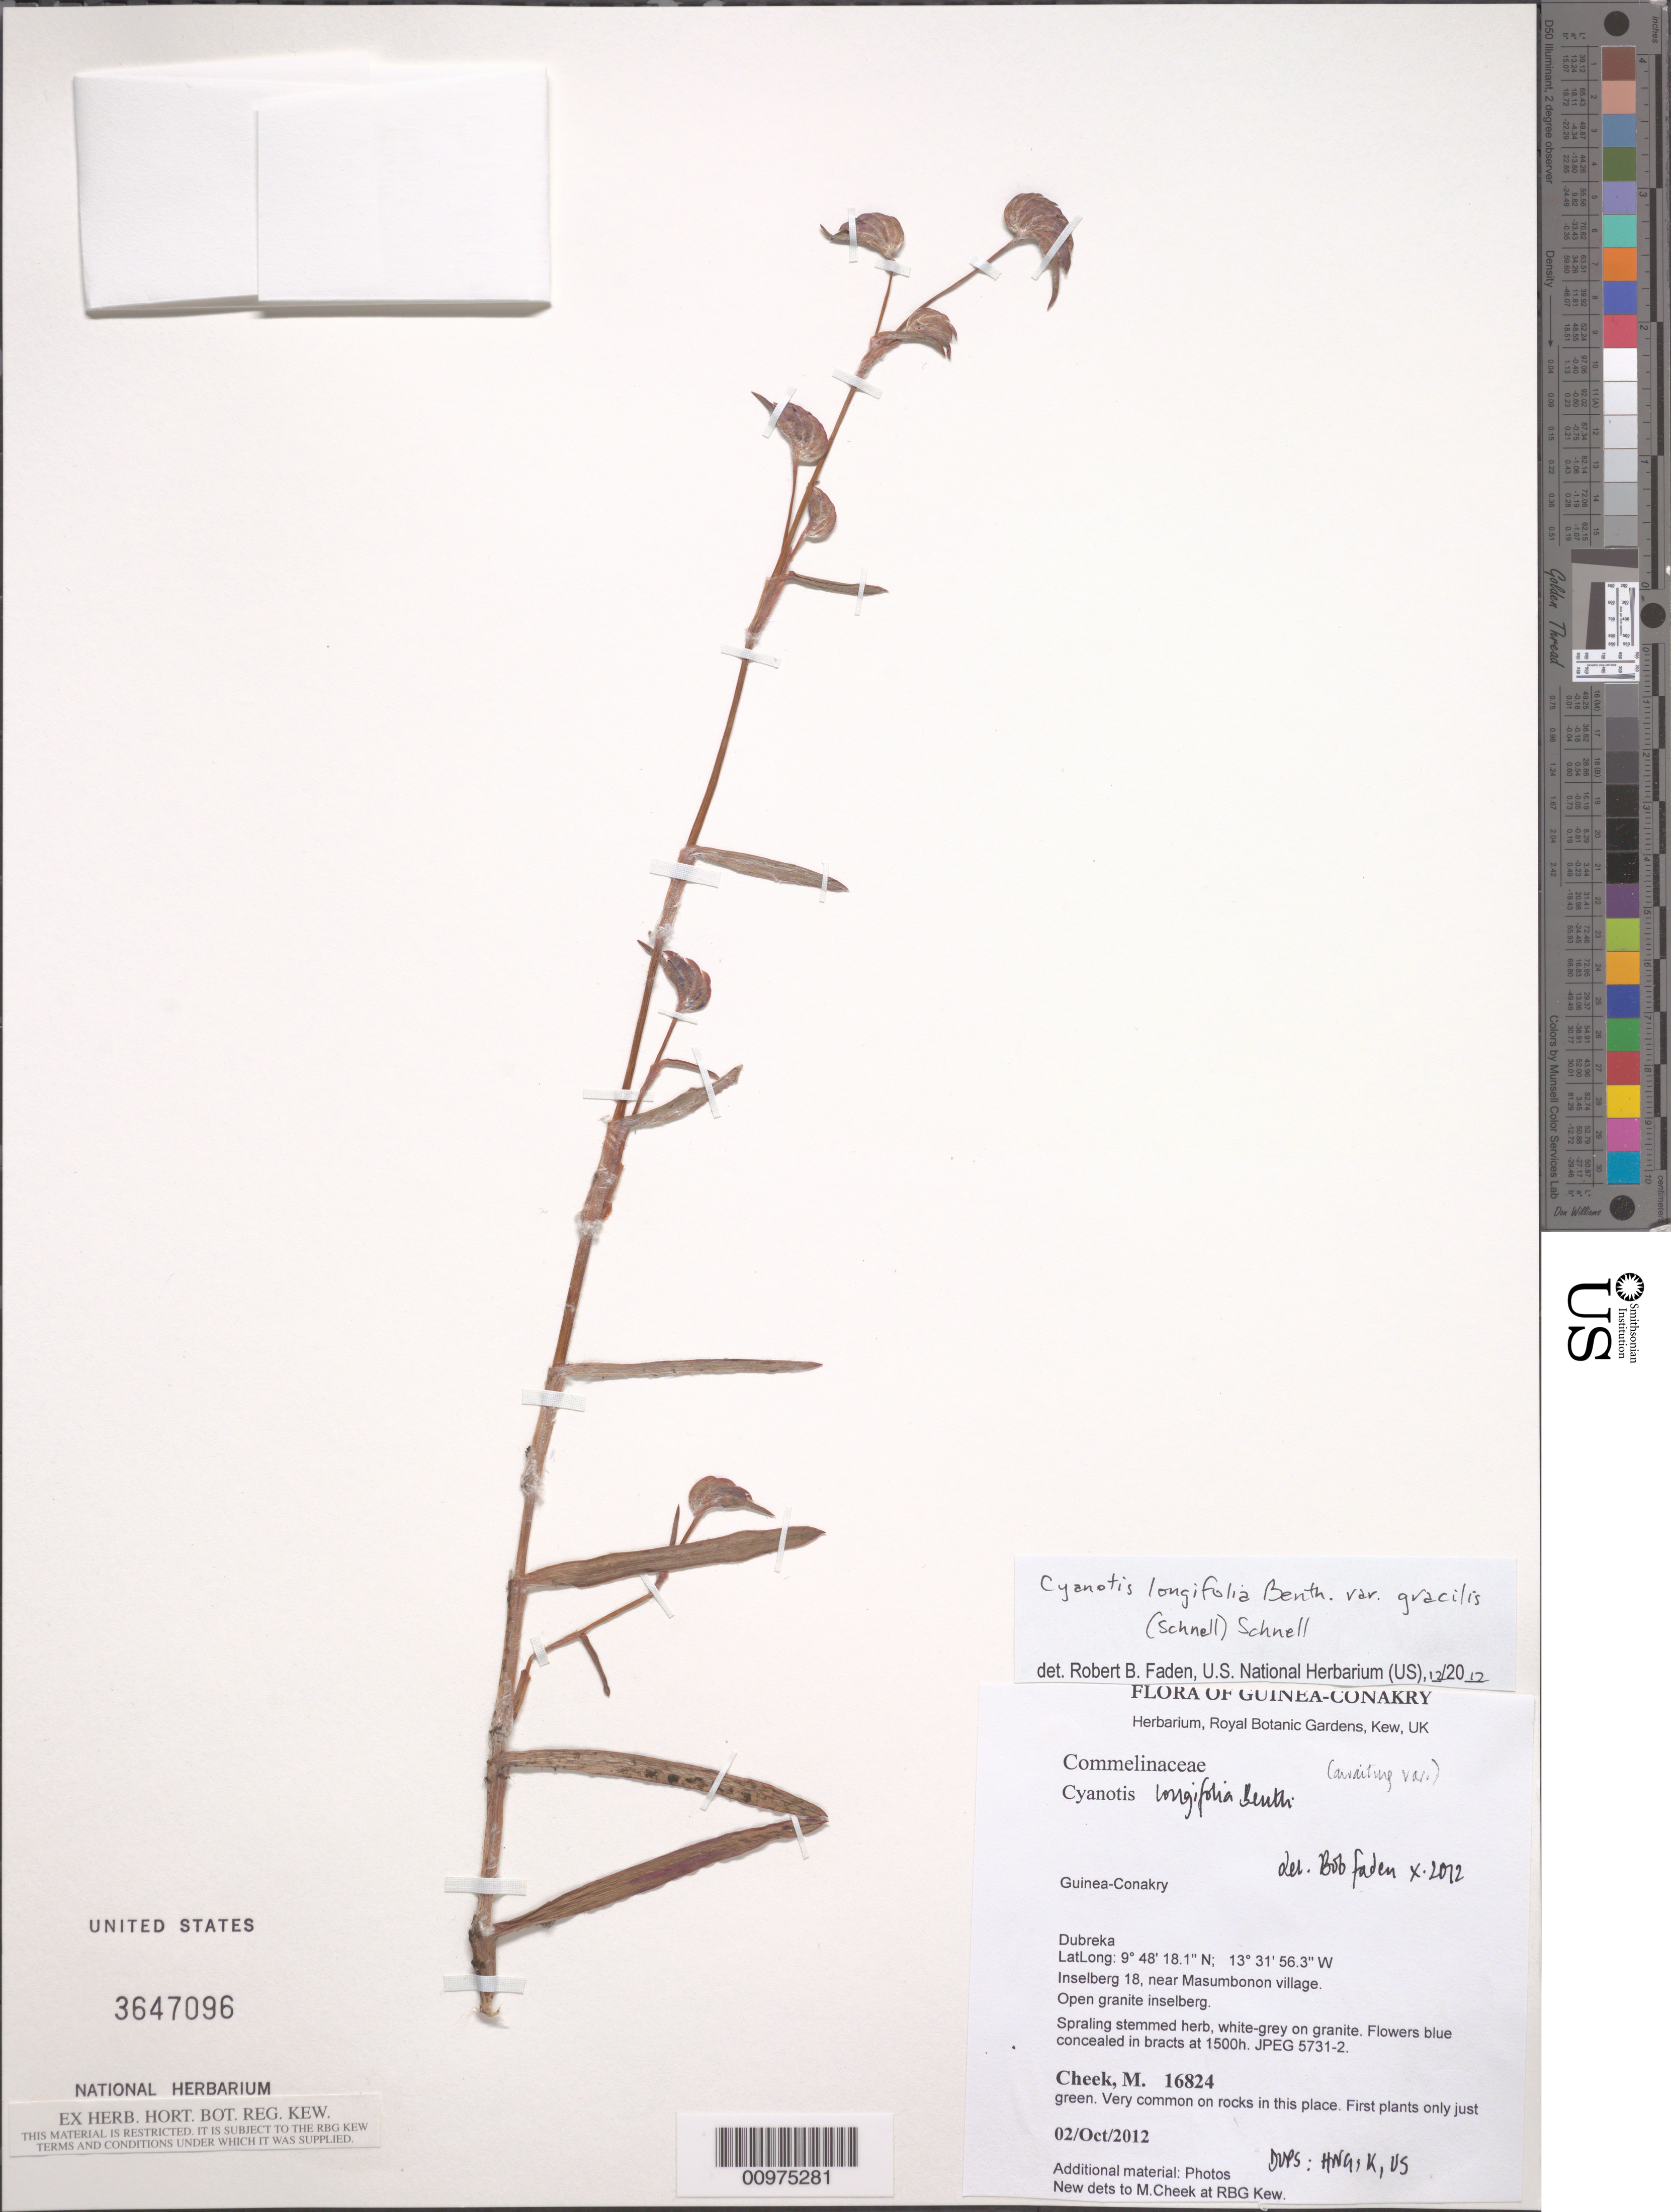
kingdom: Plantae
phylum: Tracheophyta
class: Liliopsida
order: Commelinales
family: Commelinaceae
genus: Cyanotis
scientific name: Cyanotis longifolia var. gracilis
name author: (Schnell) Schnell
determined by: Faden, Robert B., (US), Smithsonian Institution - National Museum of Natural History (UNITED STATES)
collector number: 16824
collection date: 2012-10-02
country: Guinea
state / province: Kindia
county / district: Dubreka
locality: Inselberg 18, near Masumbonon village.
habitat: Open granite inselberg.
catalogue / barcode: US 3647096